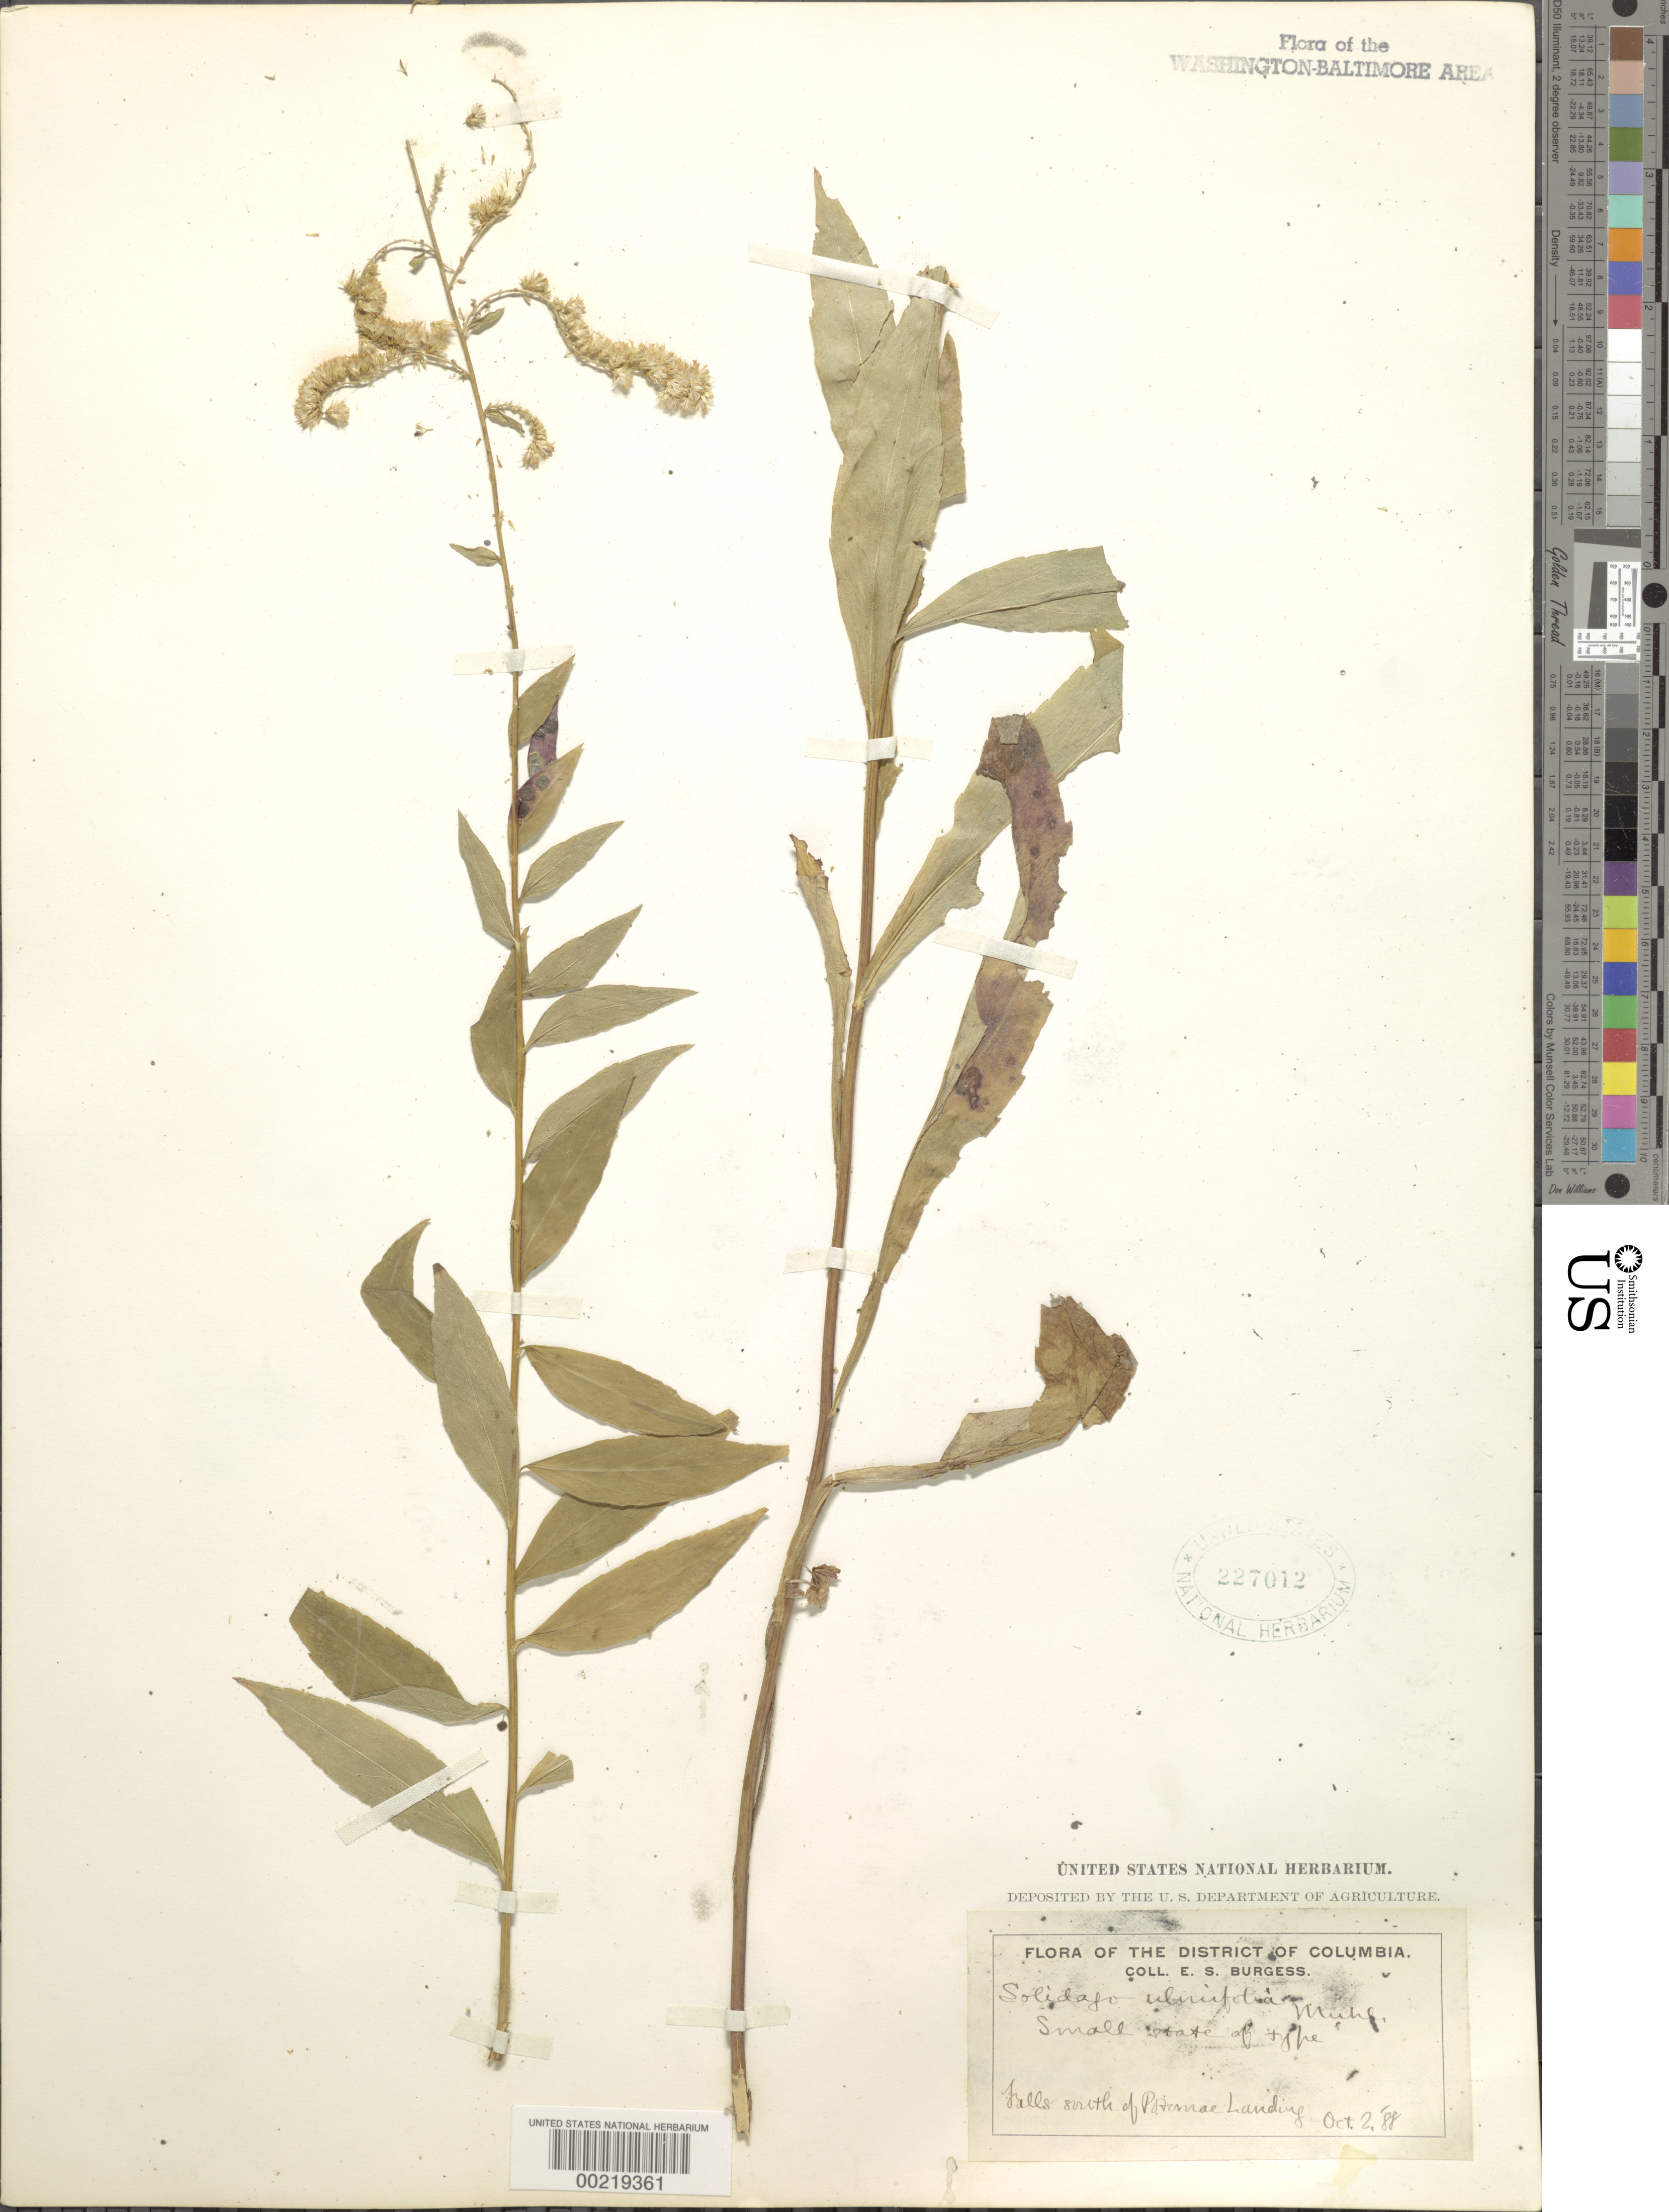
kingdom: Plantae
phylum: Tracheophyta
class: Magnoliopsida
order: Asterales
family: Asteraceae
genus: Solidago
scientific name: Solidago ulmifolia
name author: Muhl. ex Willd.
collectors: E. Burgess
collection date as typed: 02 Oct 1888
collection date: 1888-10-02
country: United States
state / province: District of Columbia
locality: South of Potomac Landing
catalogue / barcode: US 227012